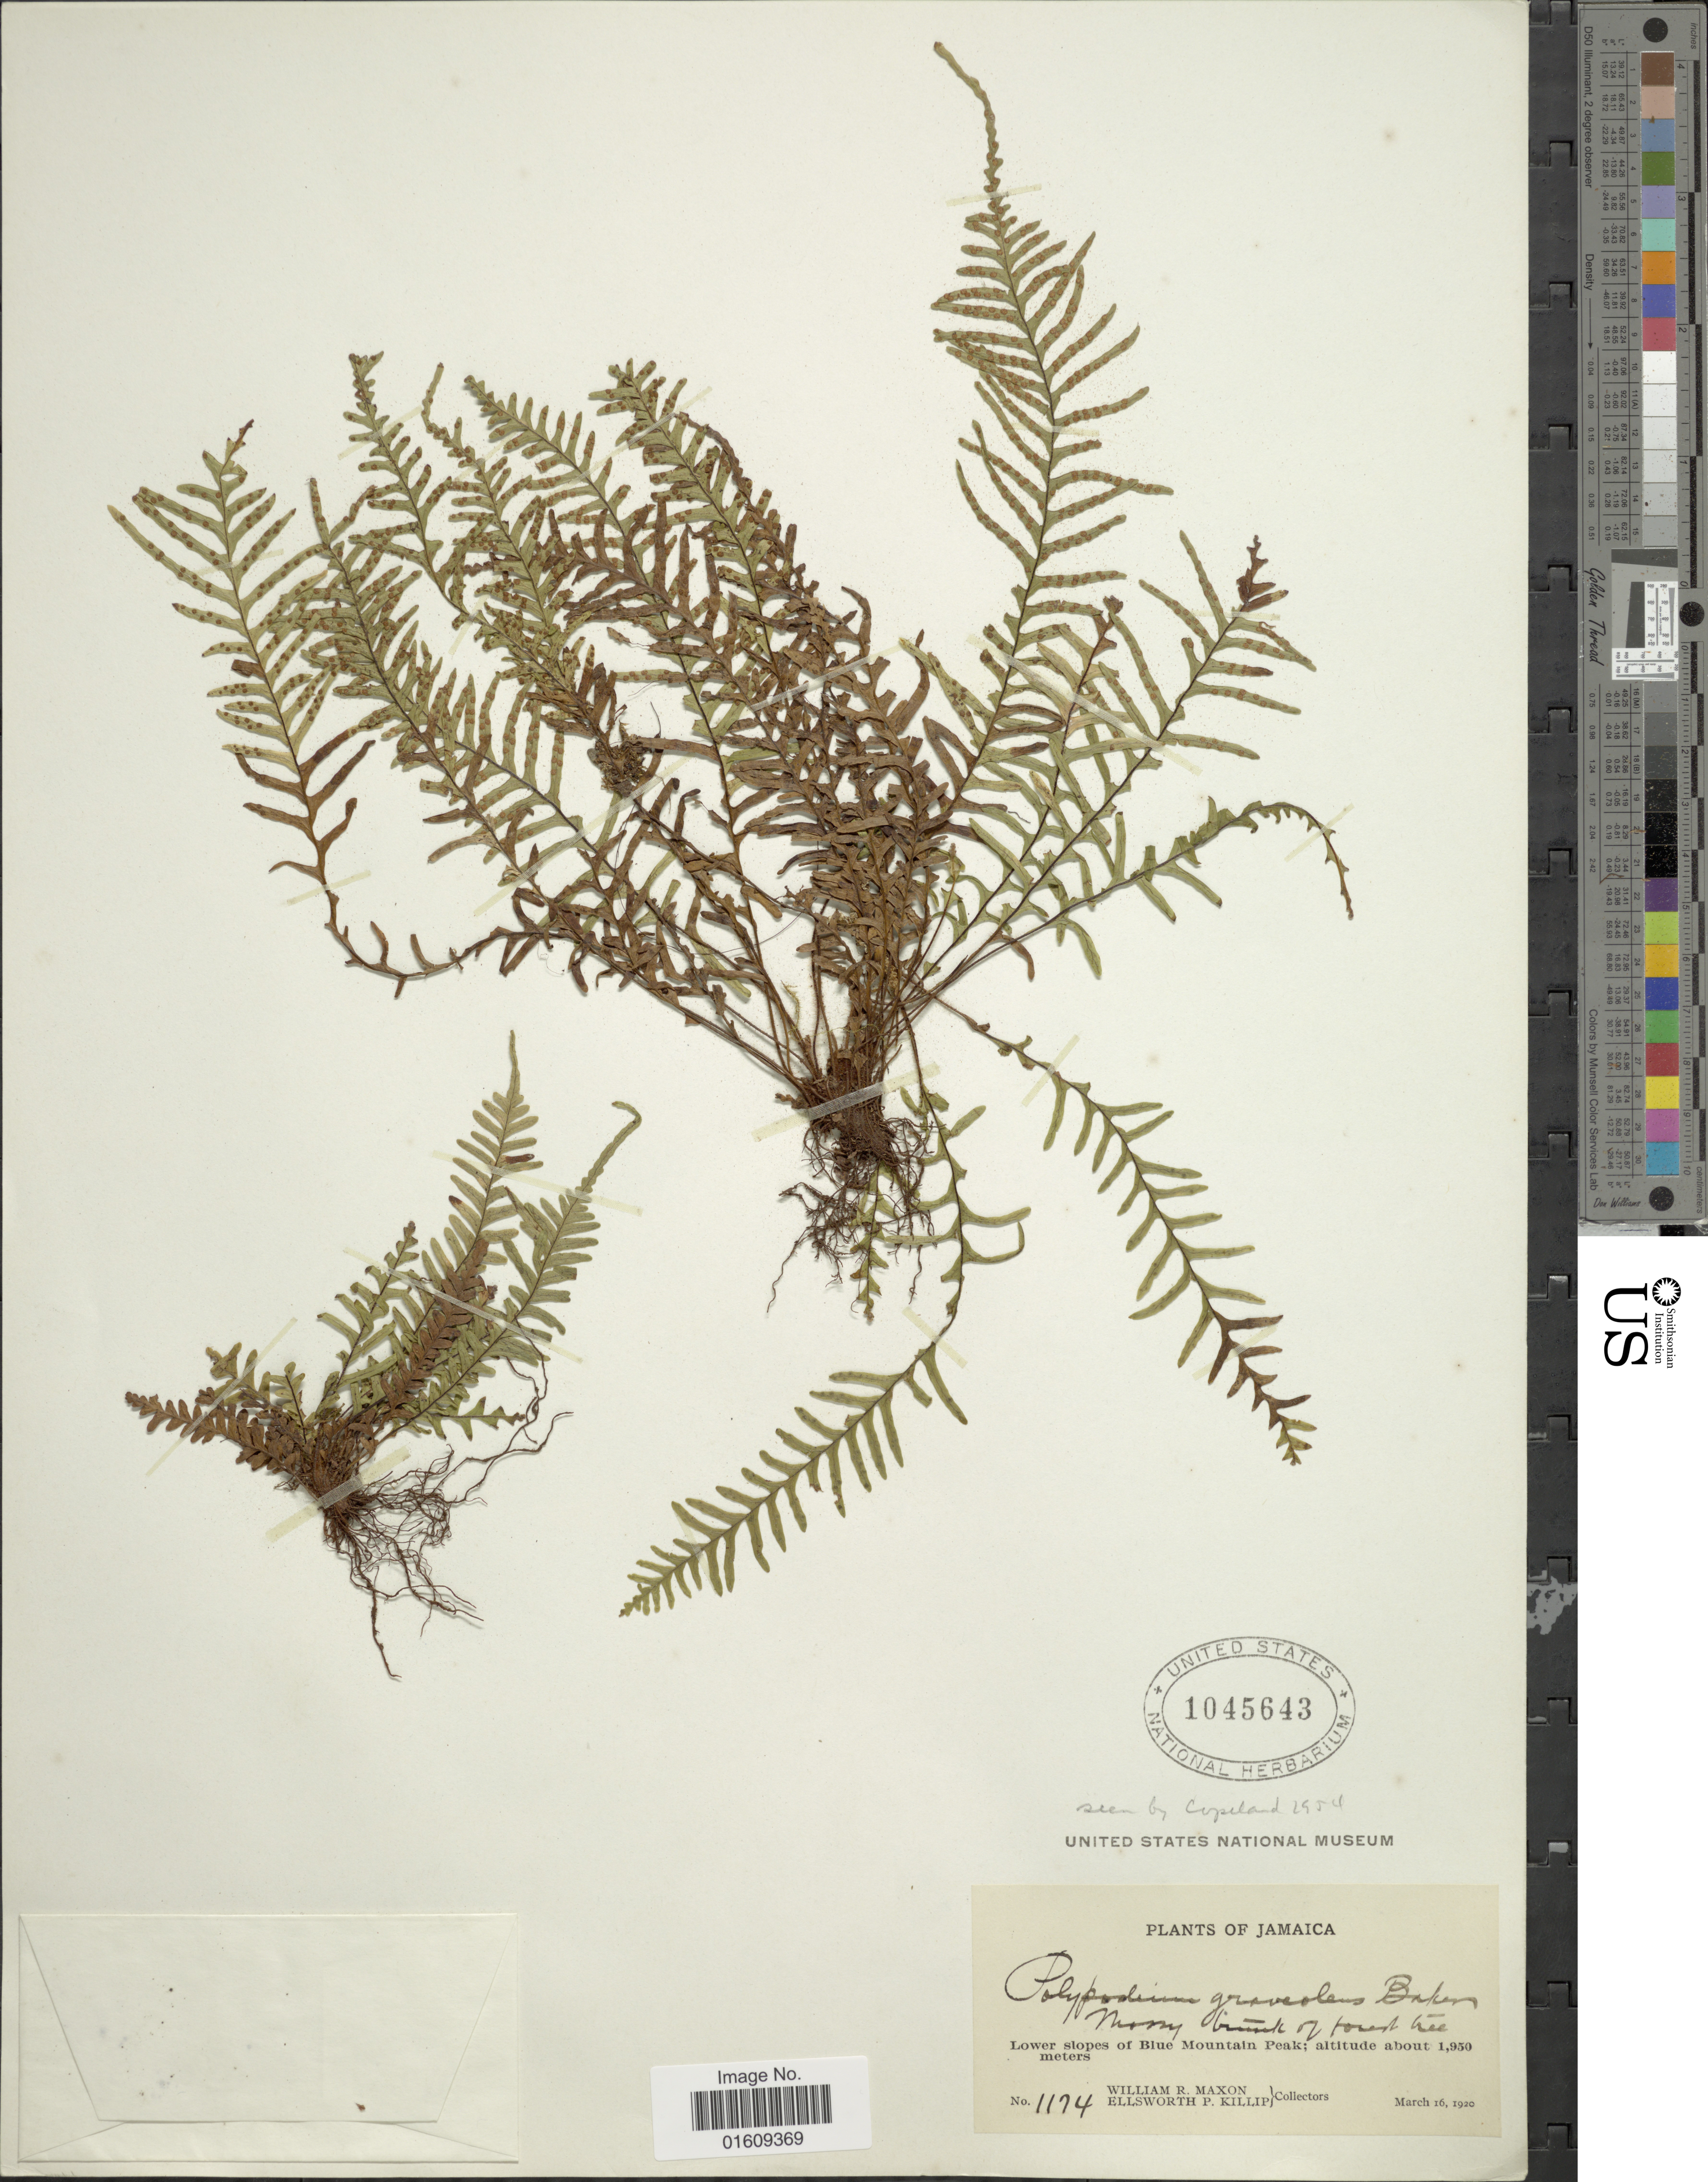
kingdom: Plantae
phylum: Tracheophyta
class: Polypodiopsida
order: Polypodiales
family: Polypodiaceae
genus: Ceradenia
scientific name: Ceradenia capillaris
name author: (Desv.) L.E. Bishop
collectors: W. R. Maxon & E. P. Killip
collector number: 1174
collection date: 1920-03-16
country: Jamaica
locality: Jamaica, Lower slopes of Blue Mountain Peak.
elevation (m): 1950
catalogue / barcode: US 1045643